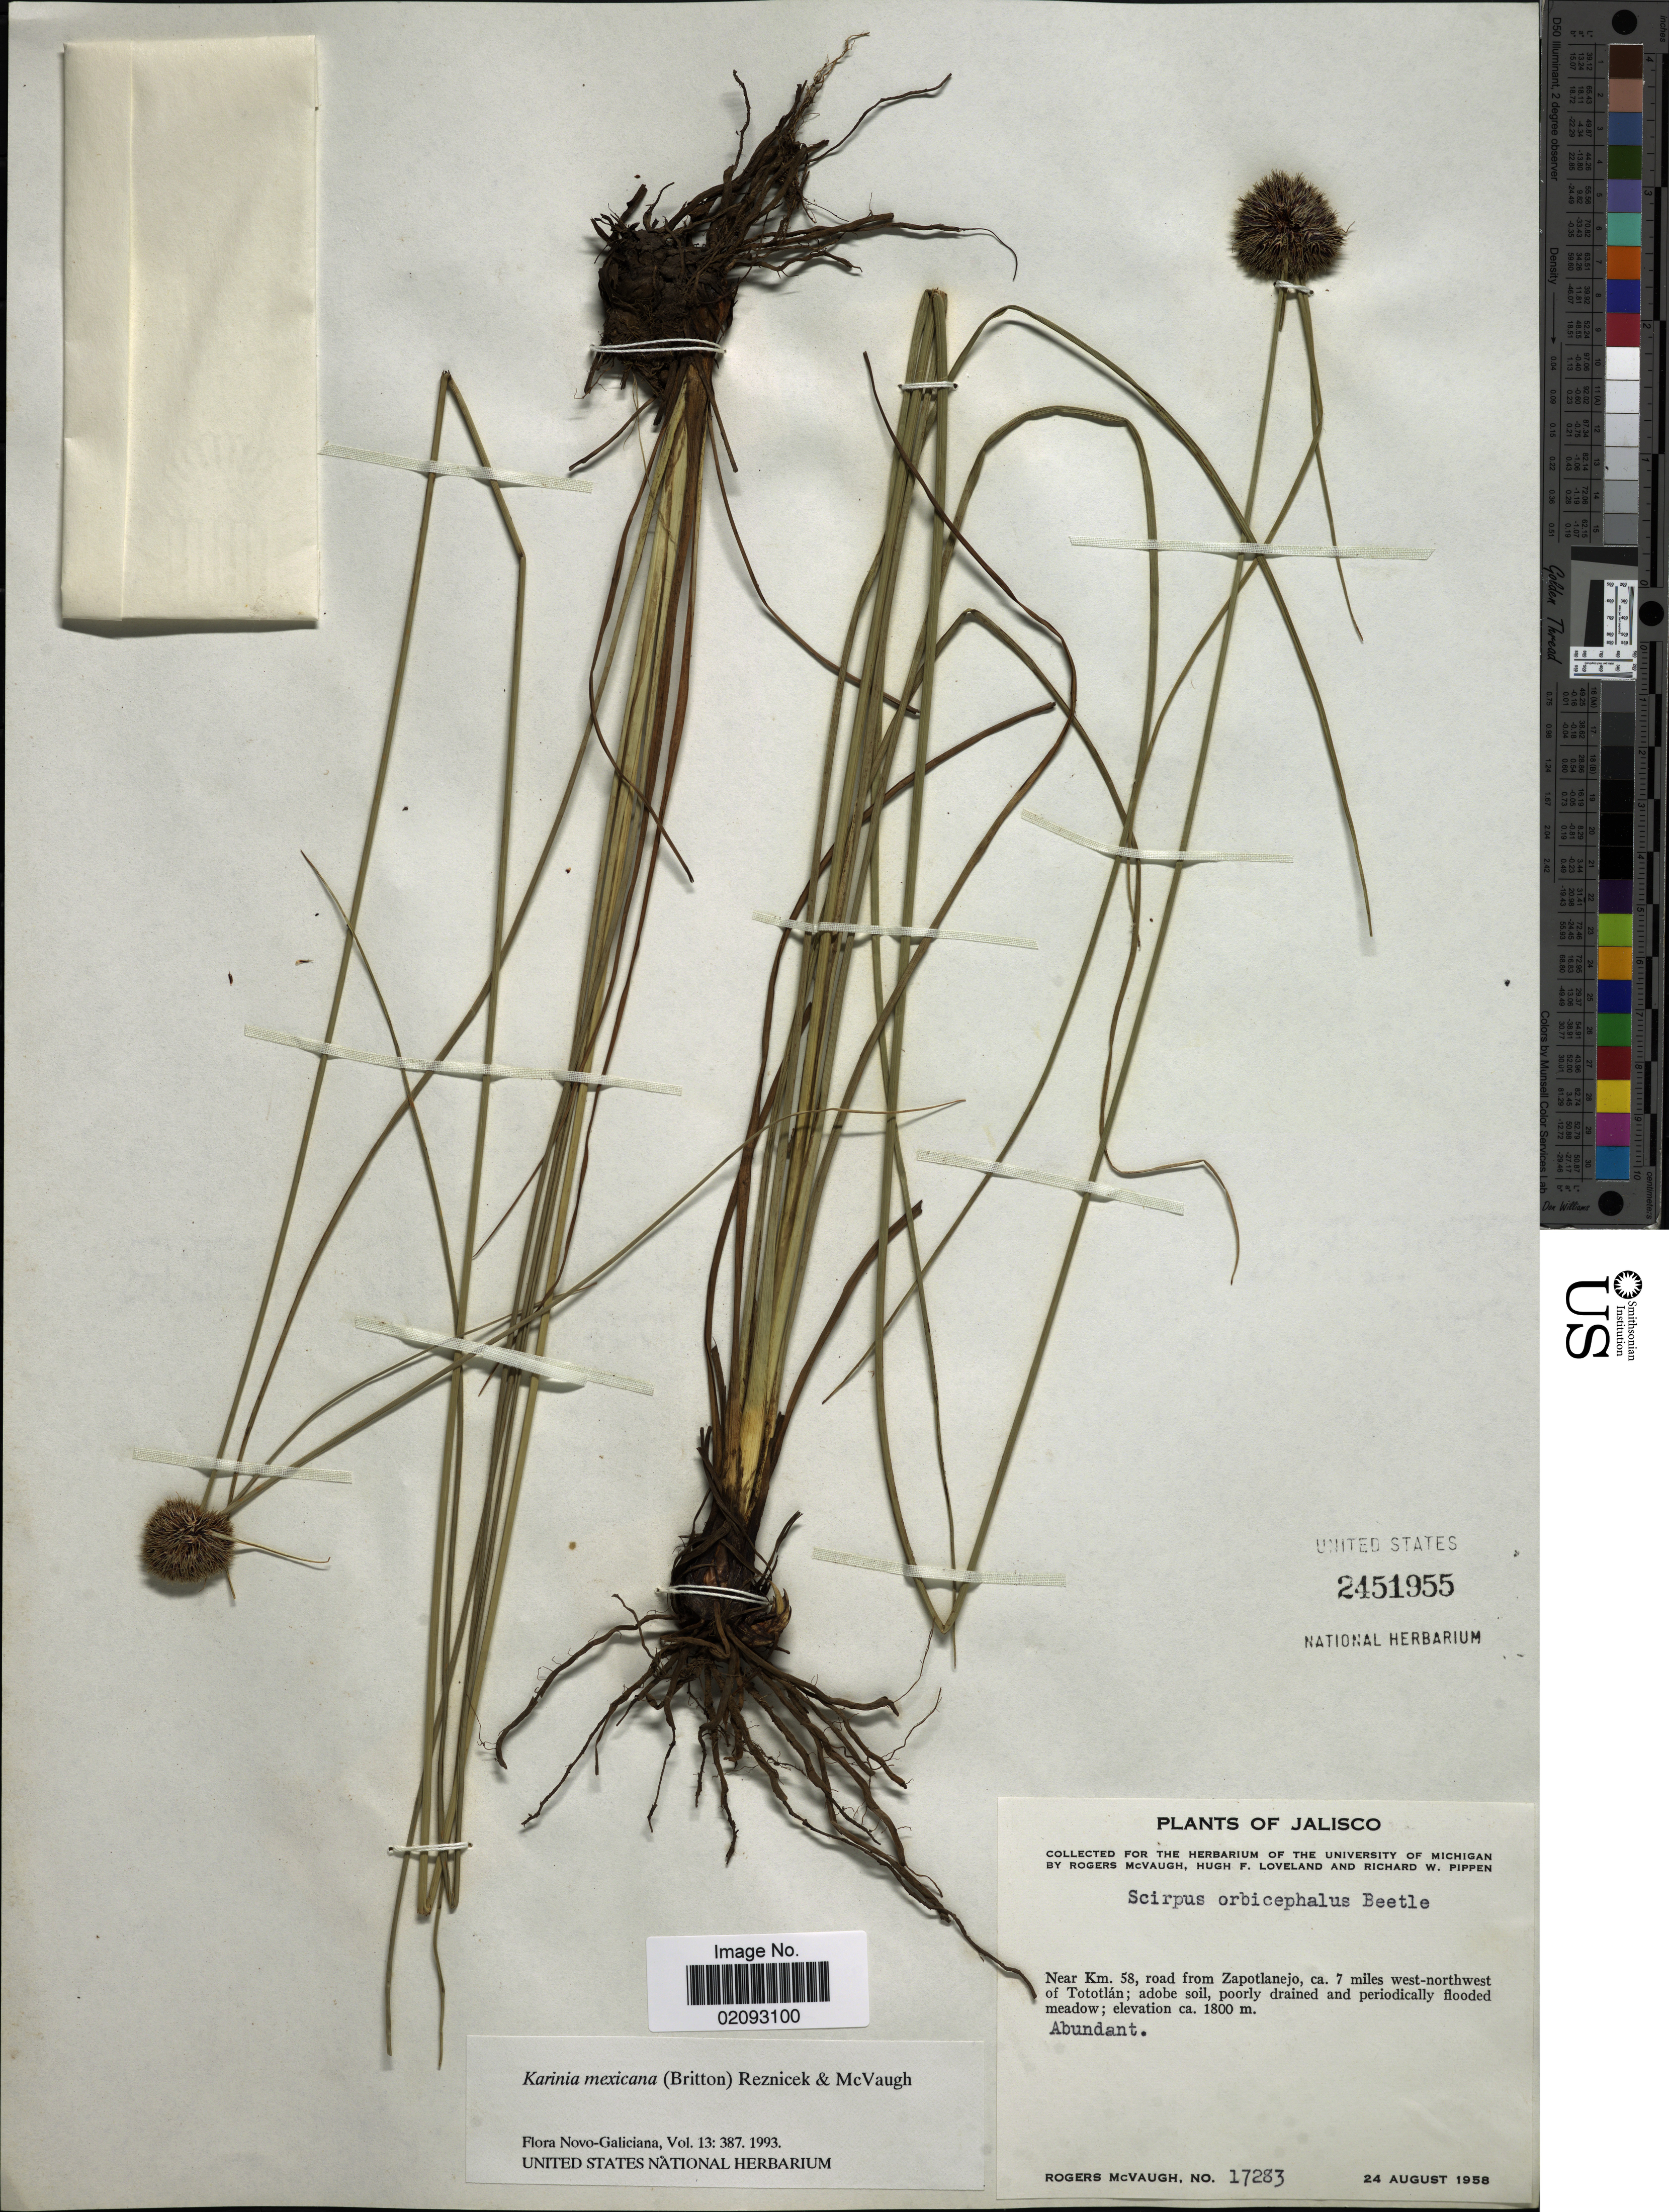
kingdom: Plantae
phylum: Tracheophyta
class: Liliopsida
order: Poales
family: Cyperaceae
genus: Scirpoides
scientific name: Scirpoides mexicana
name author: (C.B. Clarke ex Britton) Goetgh. ex C. S. Reid & J.R. Carter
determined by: Strong, Mark T., (BOT), Smithsonian Institution - National Museum of Natural History (UNITED STATES)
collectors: R. McVaugh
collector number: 17283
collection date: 1958-08-24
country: Mexico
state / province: Jalisco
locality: Near Km 58, road from Zapotlanejo, ca 7 miles west-northwest of Tototlán; adobe soil, poorly draines and periodically flooded meadow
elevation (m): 1800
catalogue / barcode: US 2451955